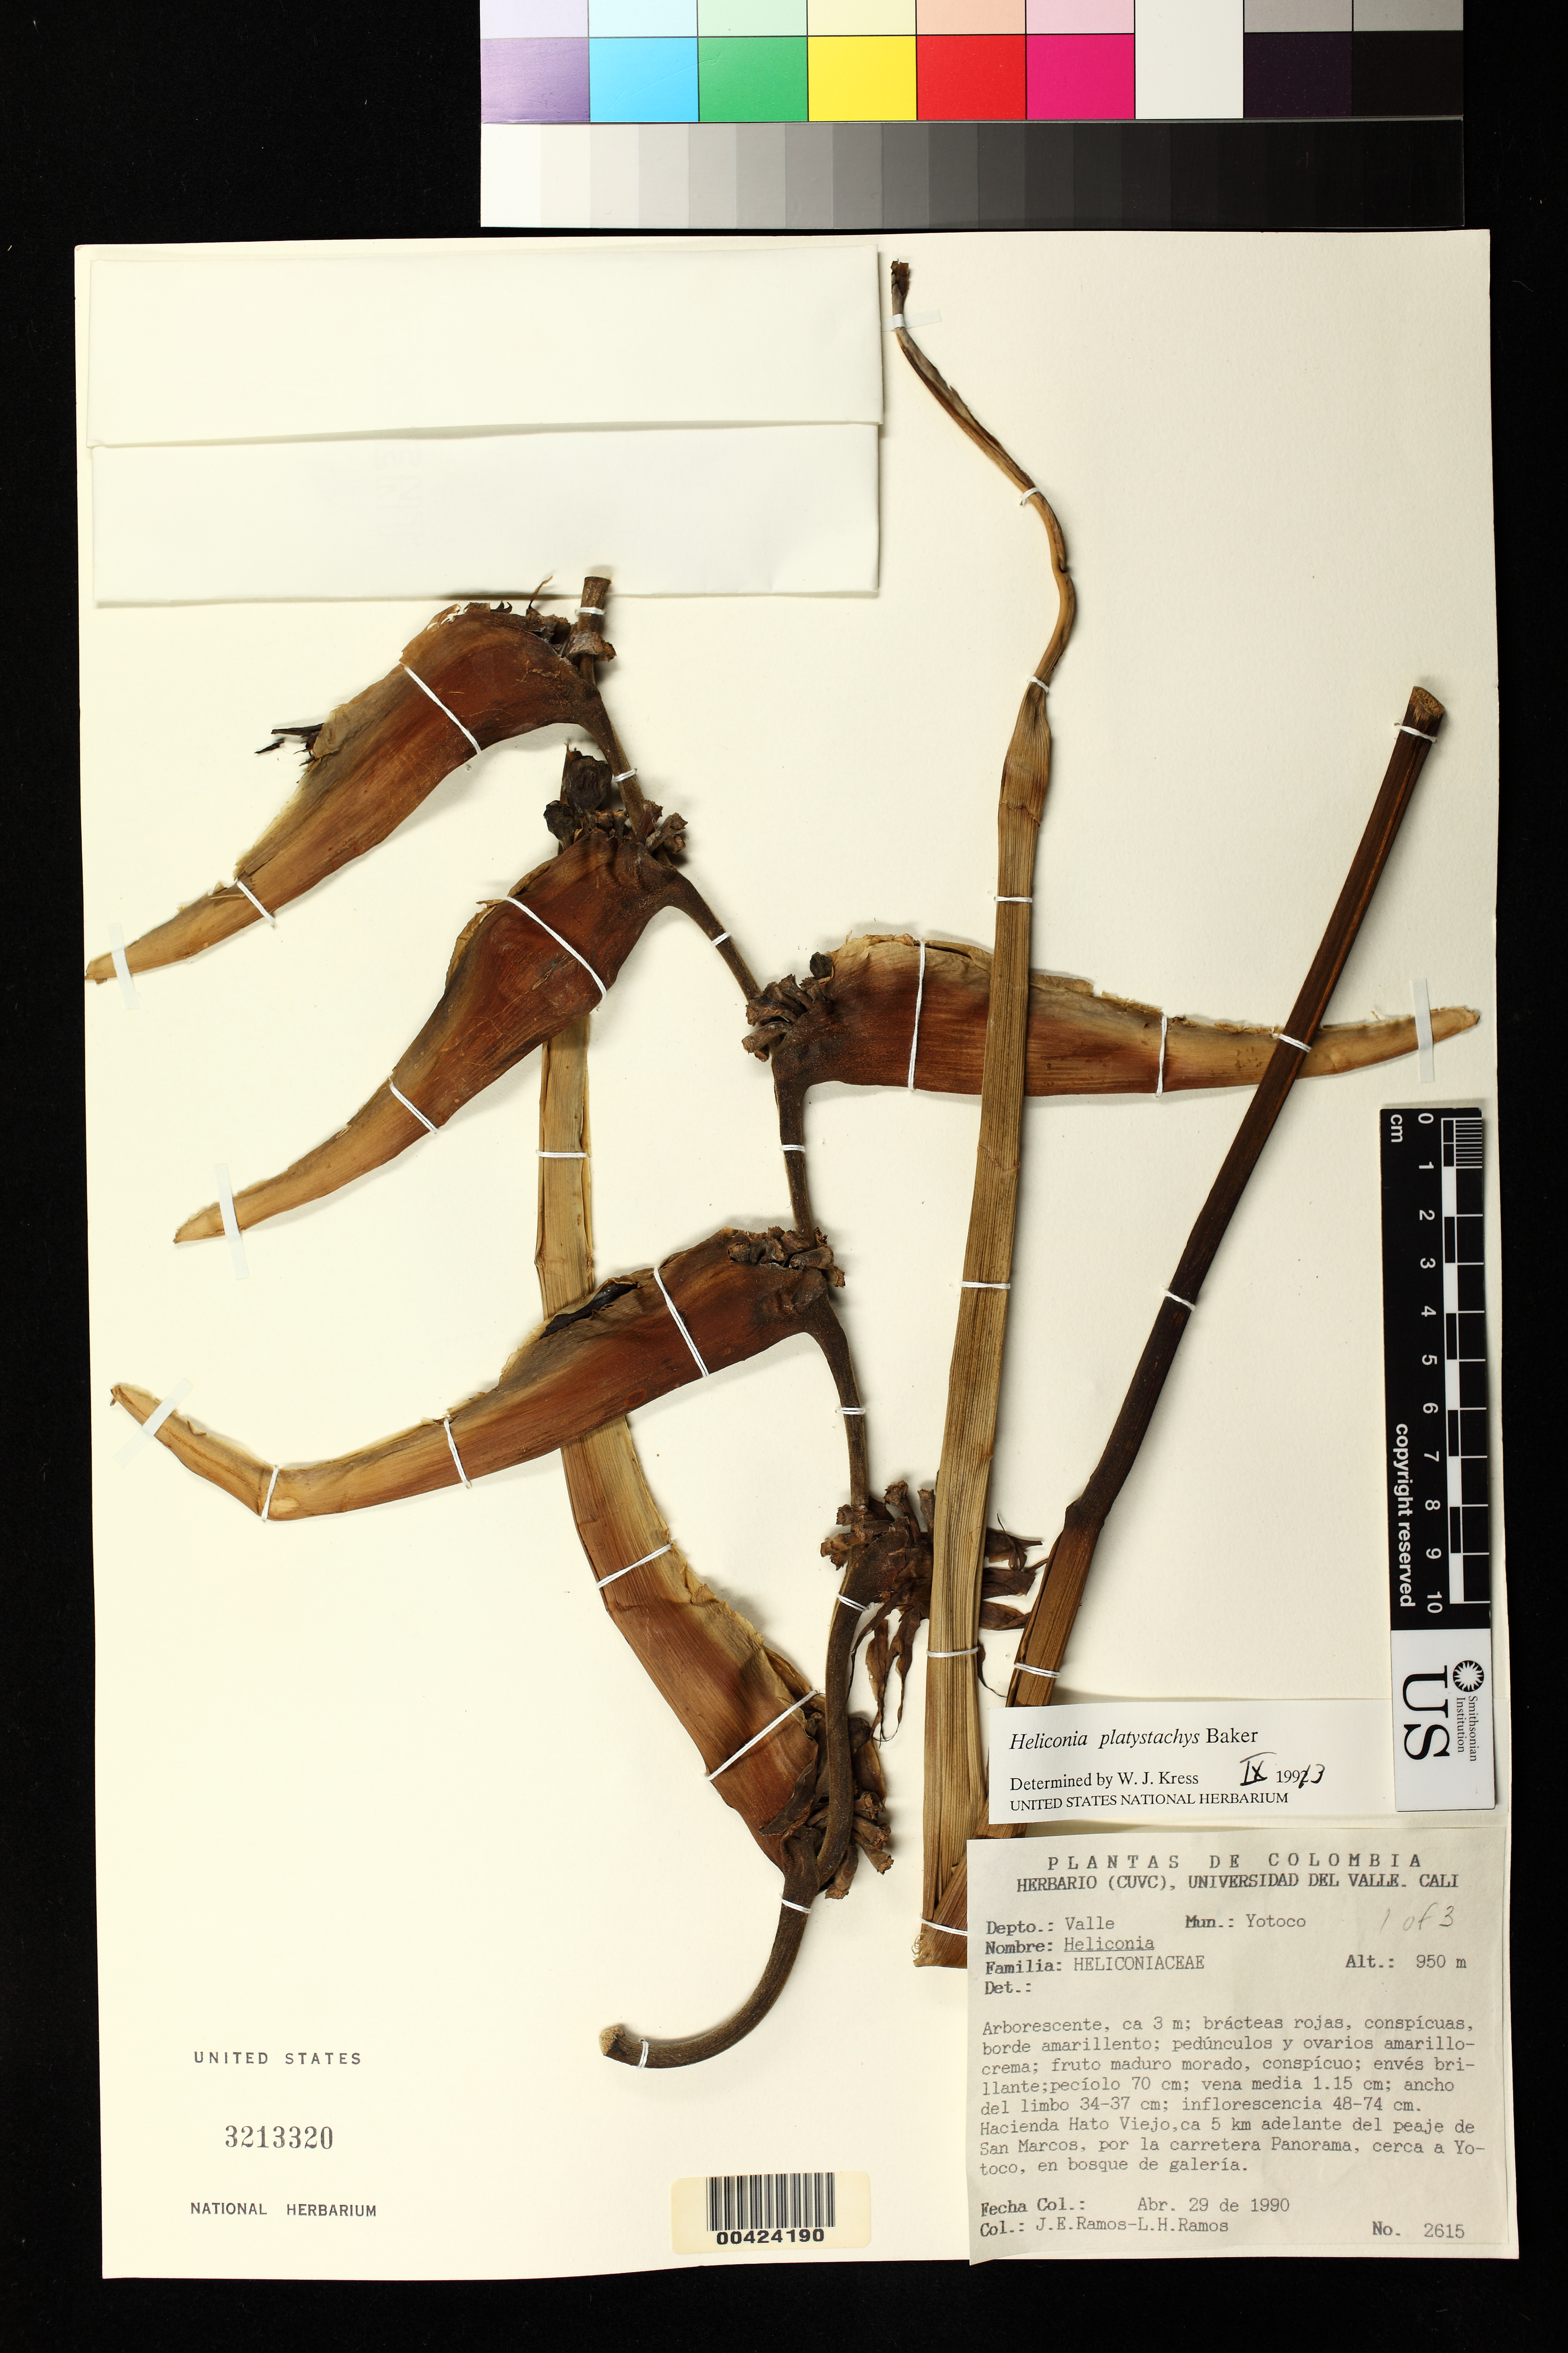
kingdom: Plantae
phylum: Tracheophyta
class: Liliopsida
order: Zingiberales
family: Heliconiaceae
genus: Heliconia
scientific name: Heliconia platystachys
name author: Baker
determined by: Kress, W. J., (US), Smithsonian Institution - National Museum of Natural History (UNITED STATES)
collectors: J. E. Ramos & L. Ramos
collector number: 2615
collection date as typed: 29 Apr 1990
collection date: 1990-04-29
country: Colombia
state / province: Valle del Cauca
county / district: Yotoco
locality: Hacienda Hato Viejo, Cerca a Yotoco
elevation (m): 950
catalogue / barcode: US 3213320